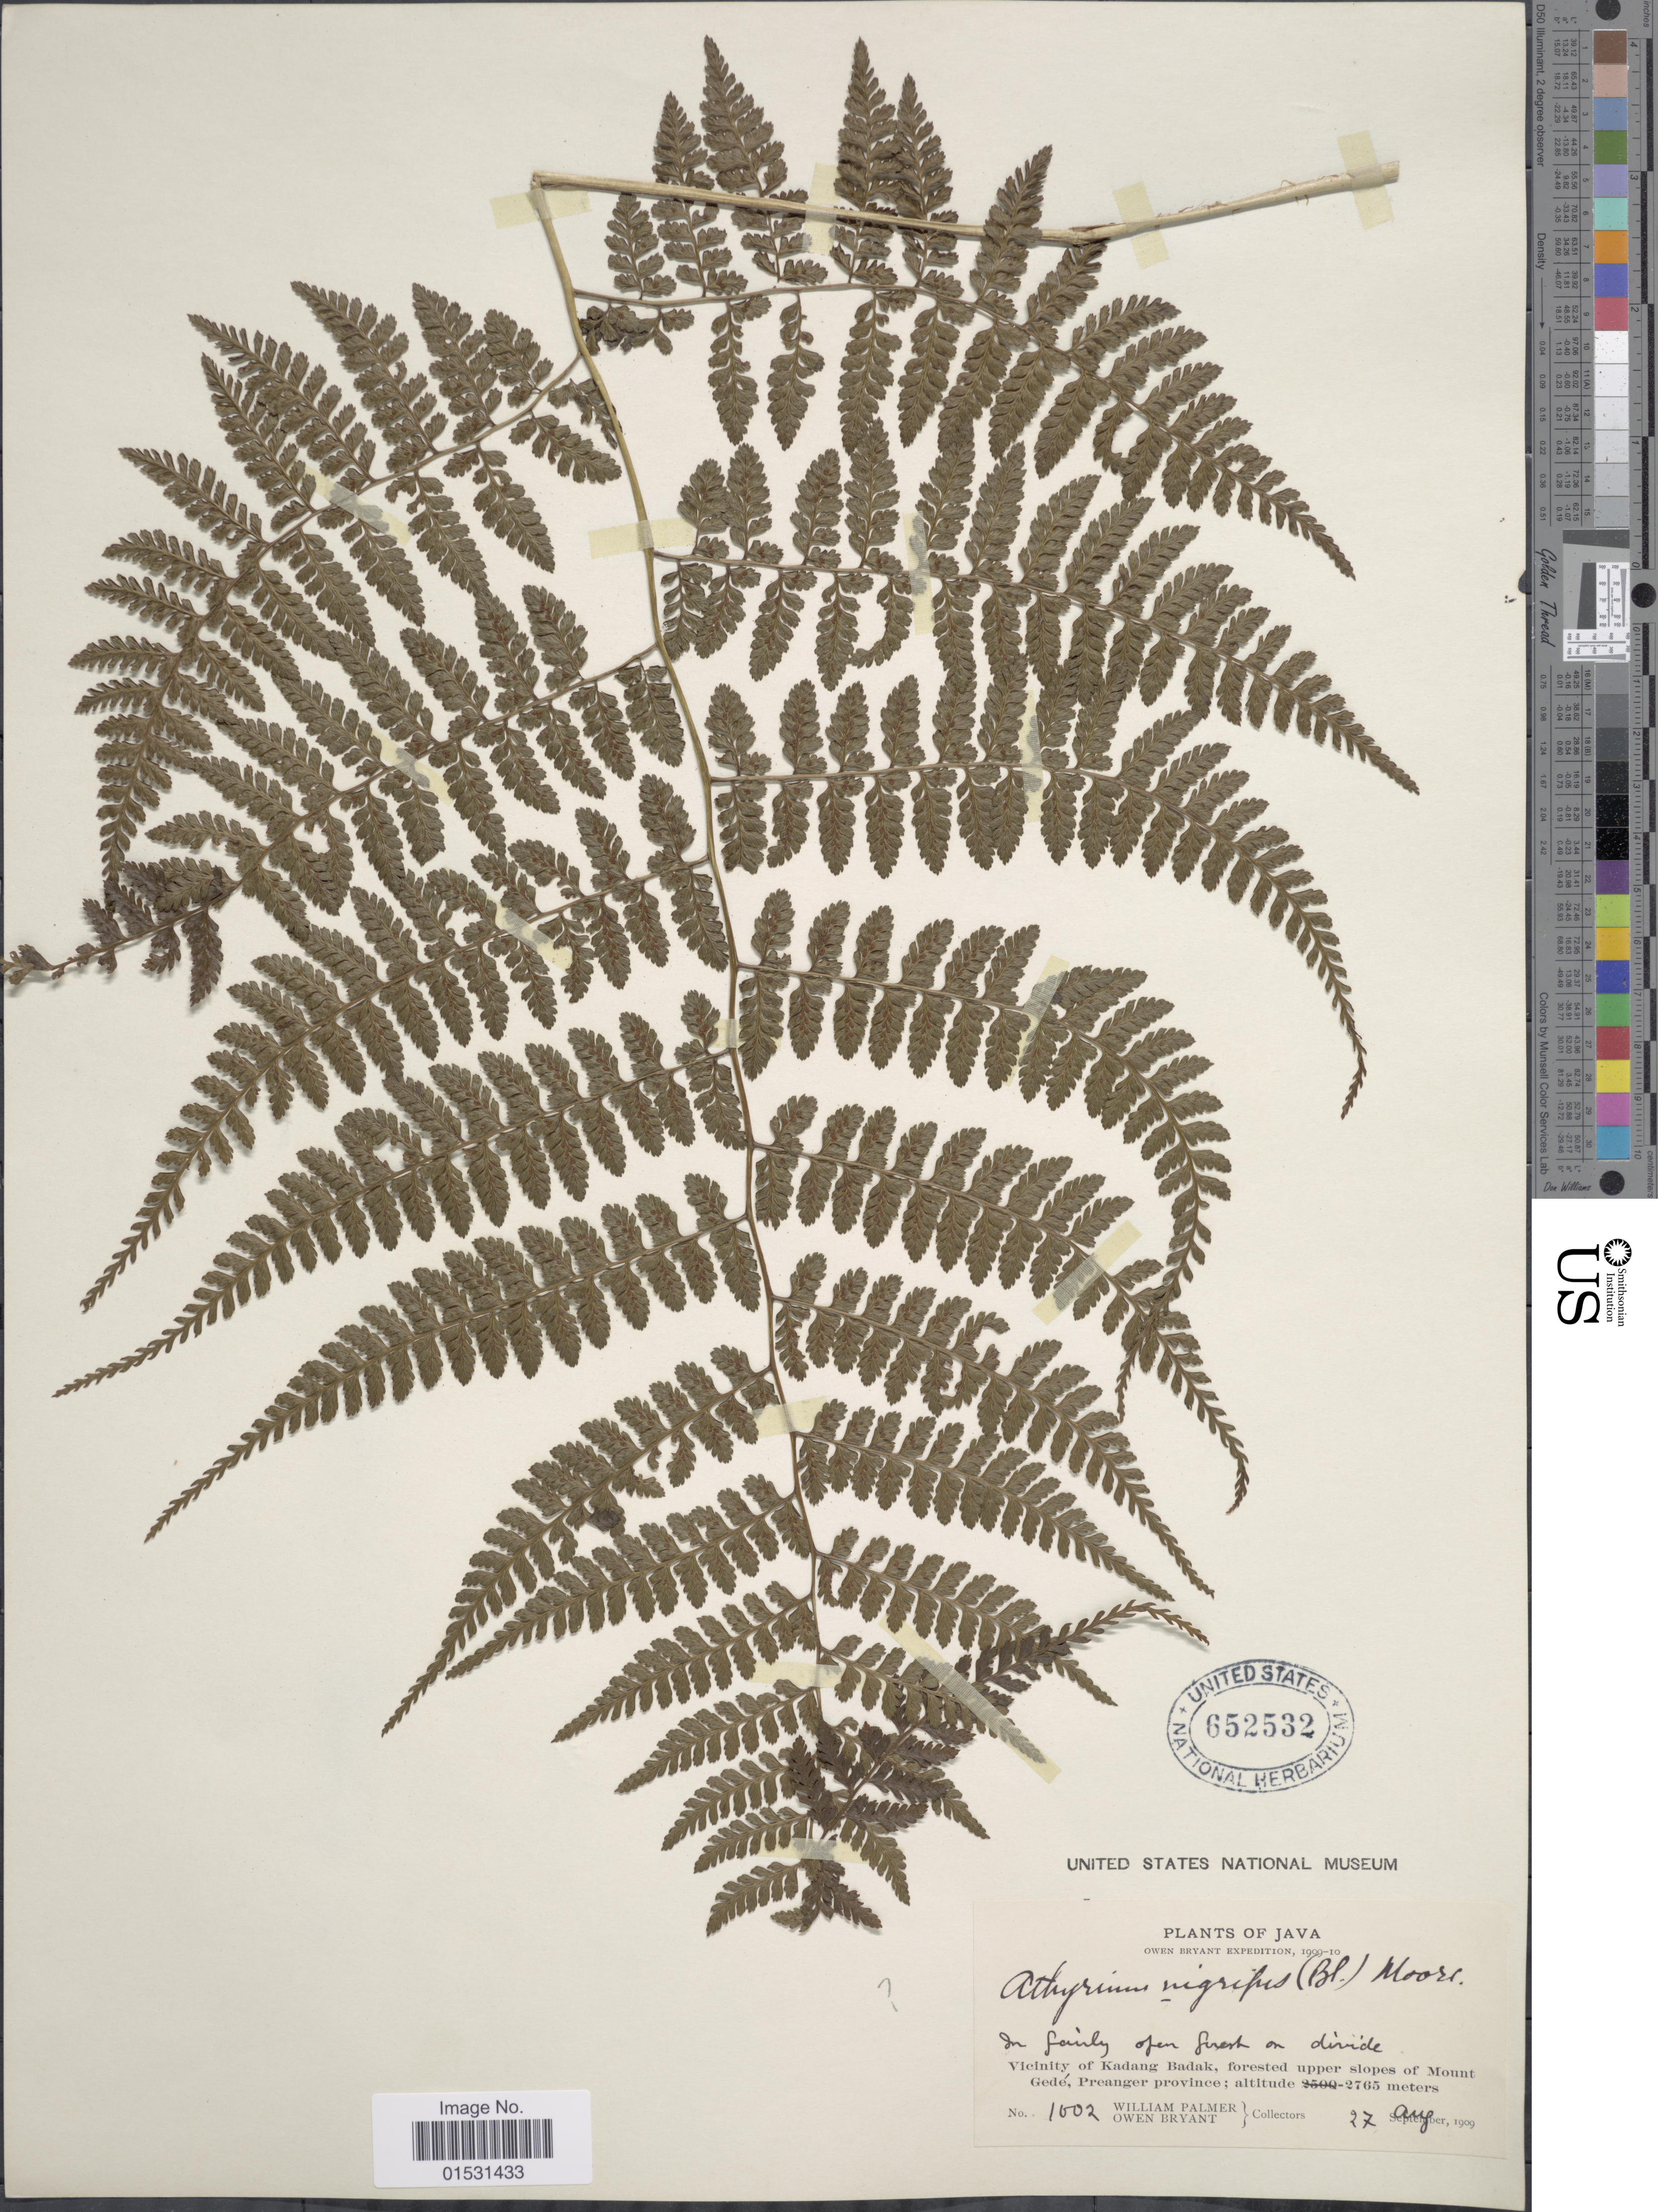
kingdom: Plantae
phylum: Tracheophyta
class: Polypodiopsida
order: Polypodiales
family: Athyriaceae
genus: Athyrium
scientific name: Athyrium nigripes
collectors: W. Palmer & O. Bryant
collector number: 1002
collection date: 1909-08-27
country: Indonesia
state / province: Java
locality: Vicinity of Kadang Badak, forested upper slopes of Mount Gede, Preanger province.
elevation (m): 2765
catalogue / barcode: US 652532